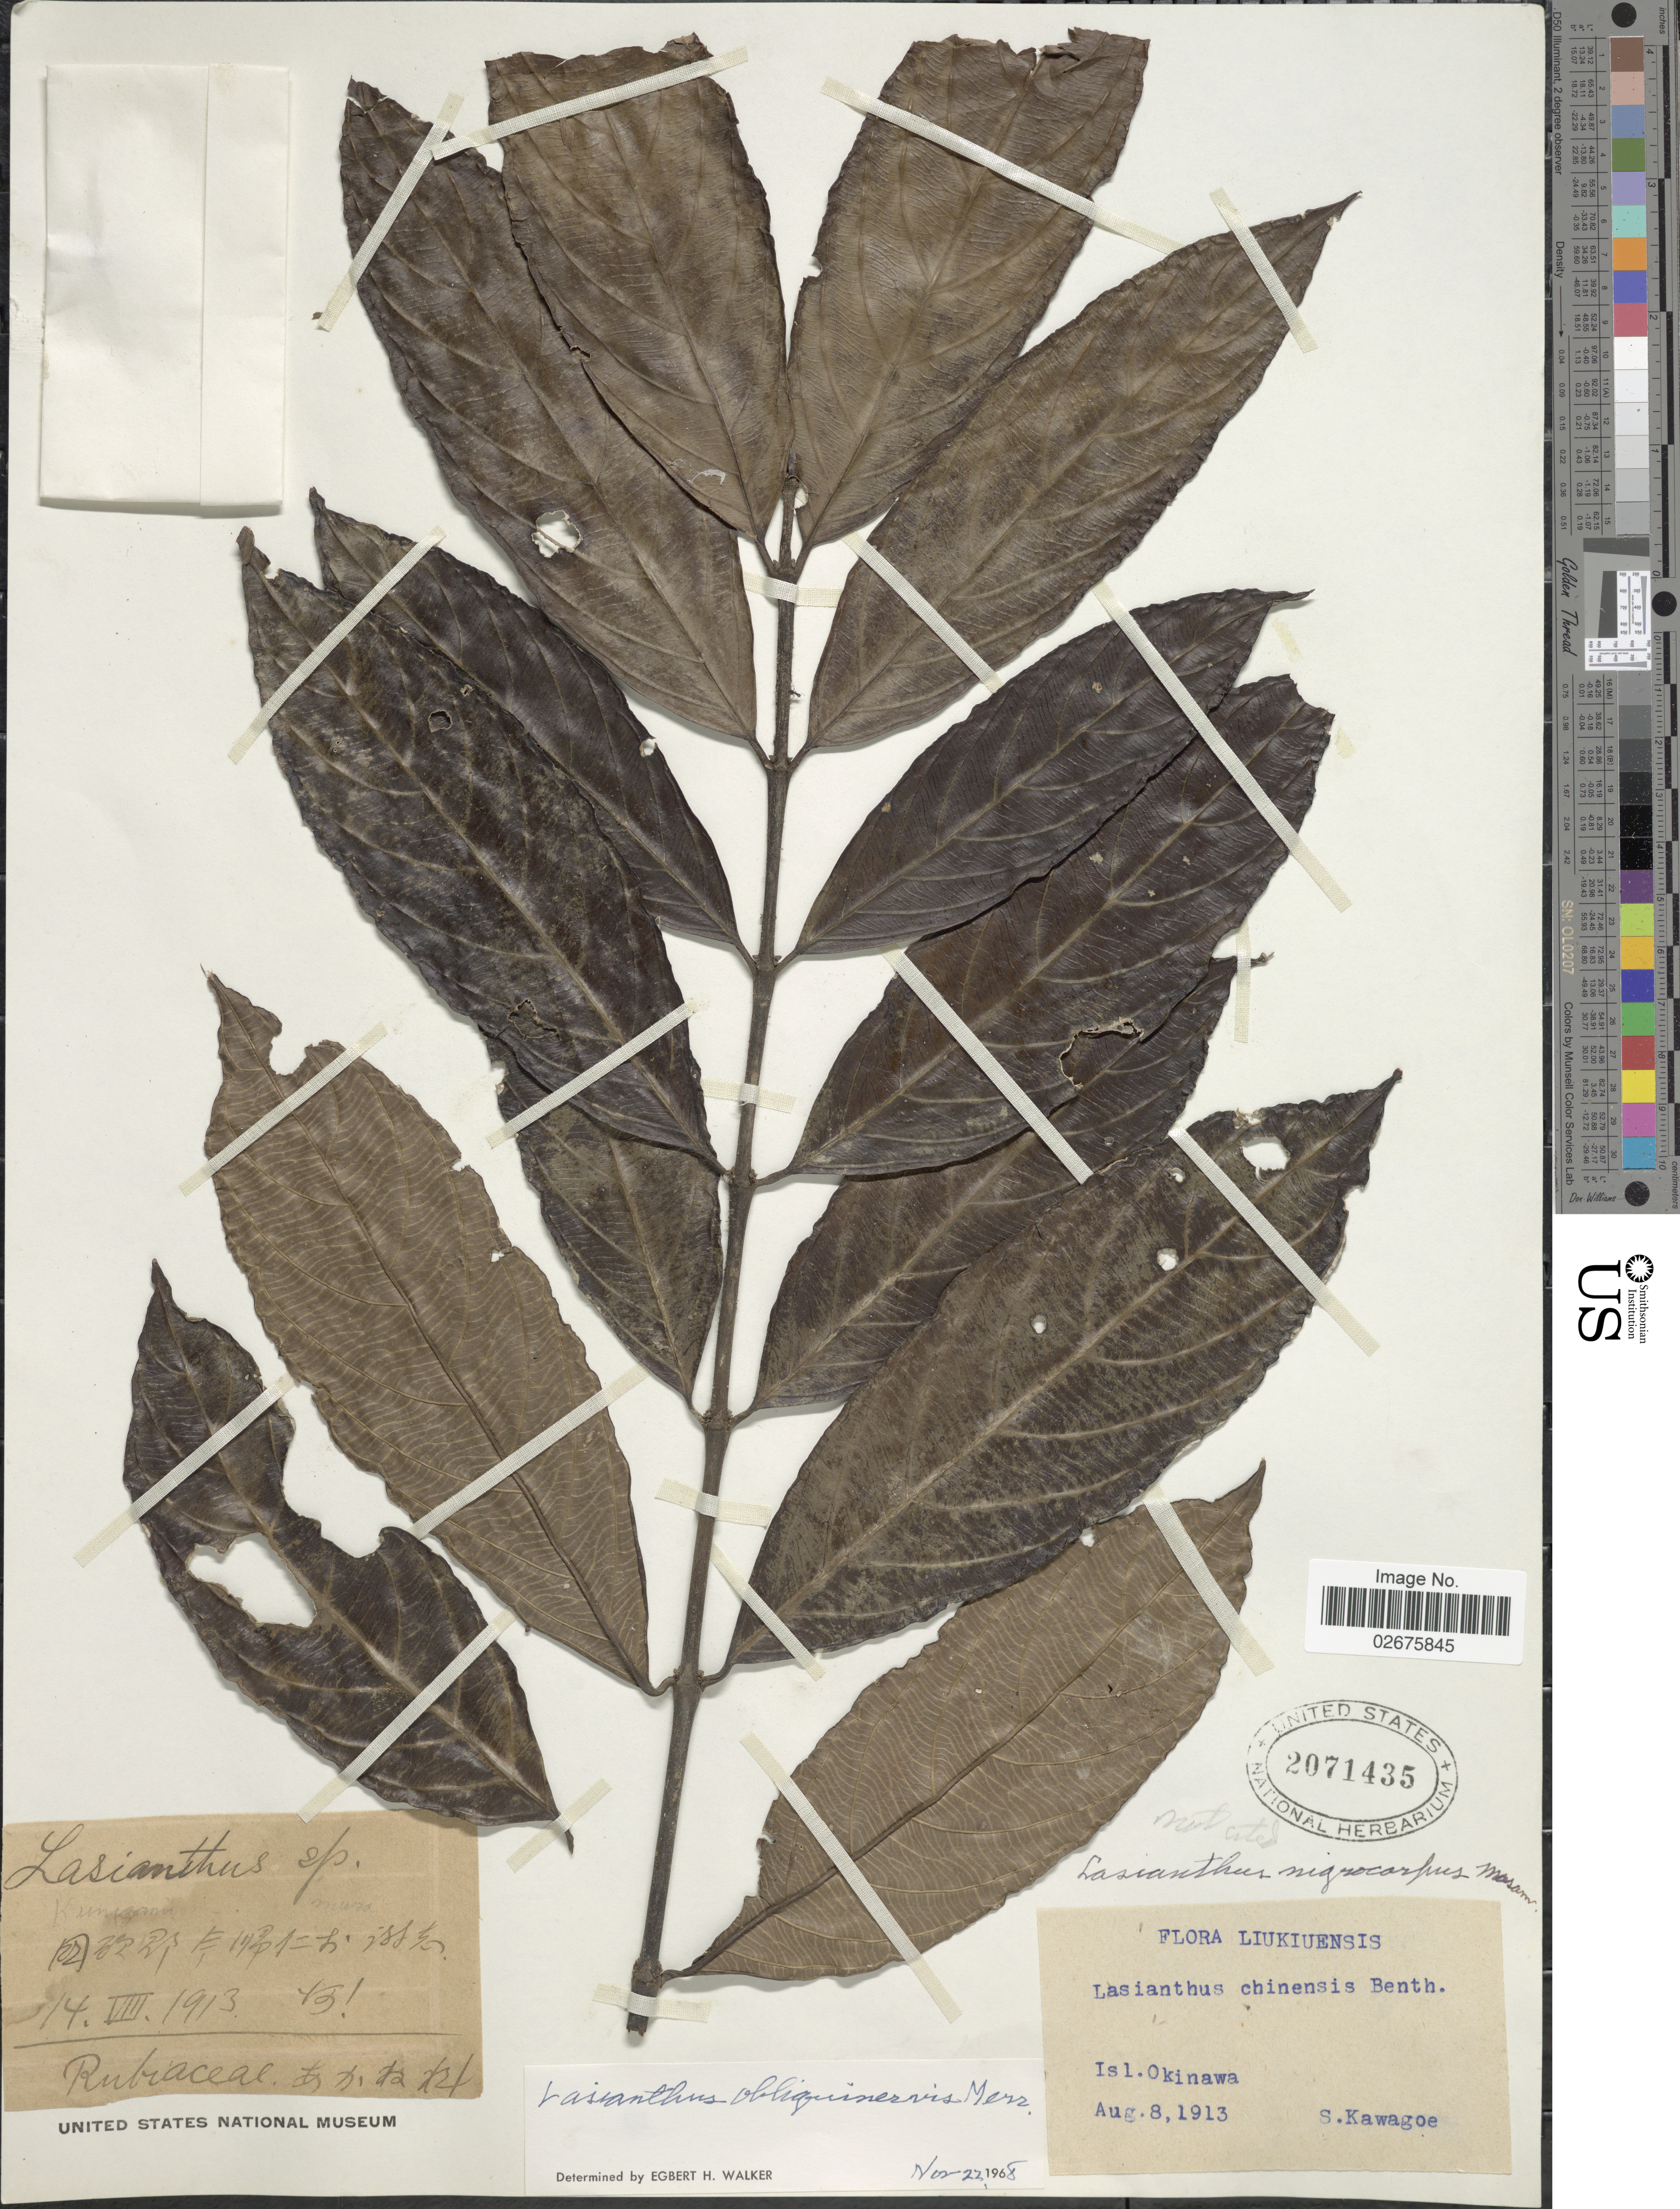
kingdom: Plantae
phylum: Tracheophyta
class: Magnoliopsida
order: Gentianales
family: Rubiaceae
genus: Lasianthus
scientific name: Lasianthus verticillatus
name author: (Lour.) Merr.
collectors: S. Kawagoe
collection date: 1913-08-08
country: Japan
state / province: Okinawa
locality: Liukiuensis, Isl. Okinawa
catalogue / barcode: US 2071435